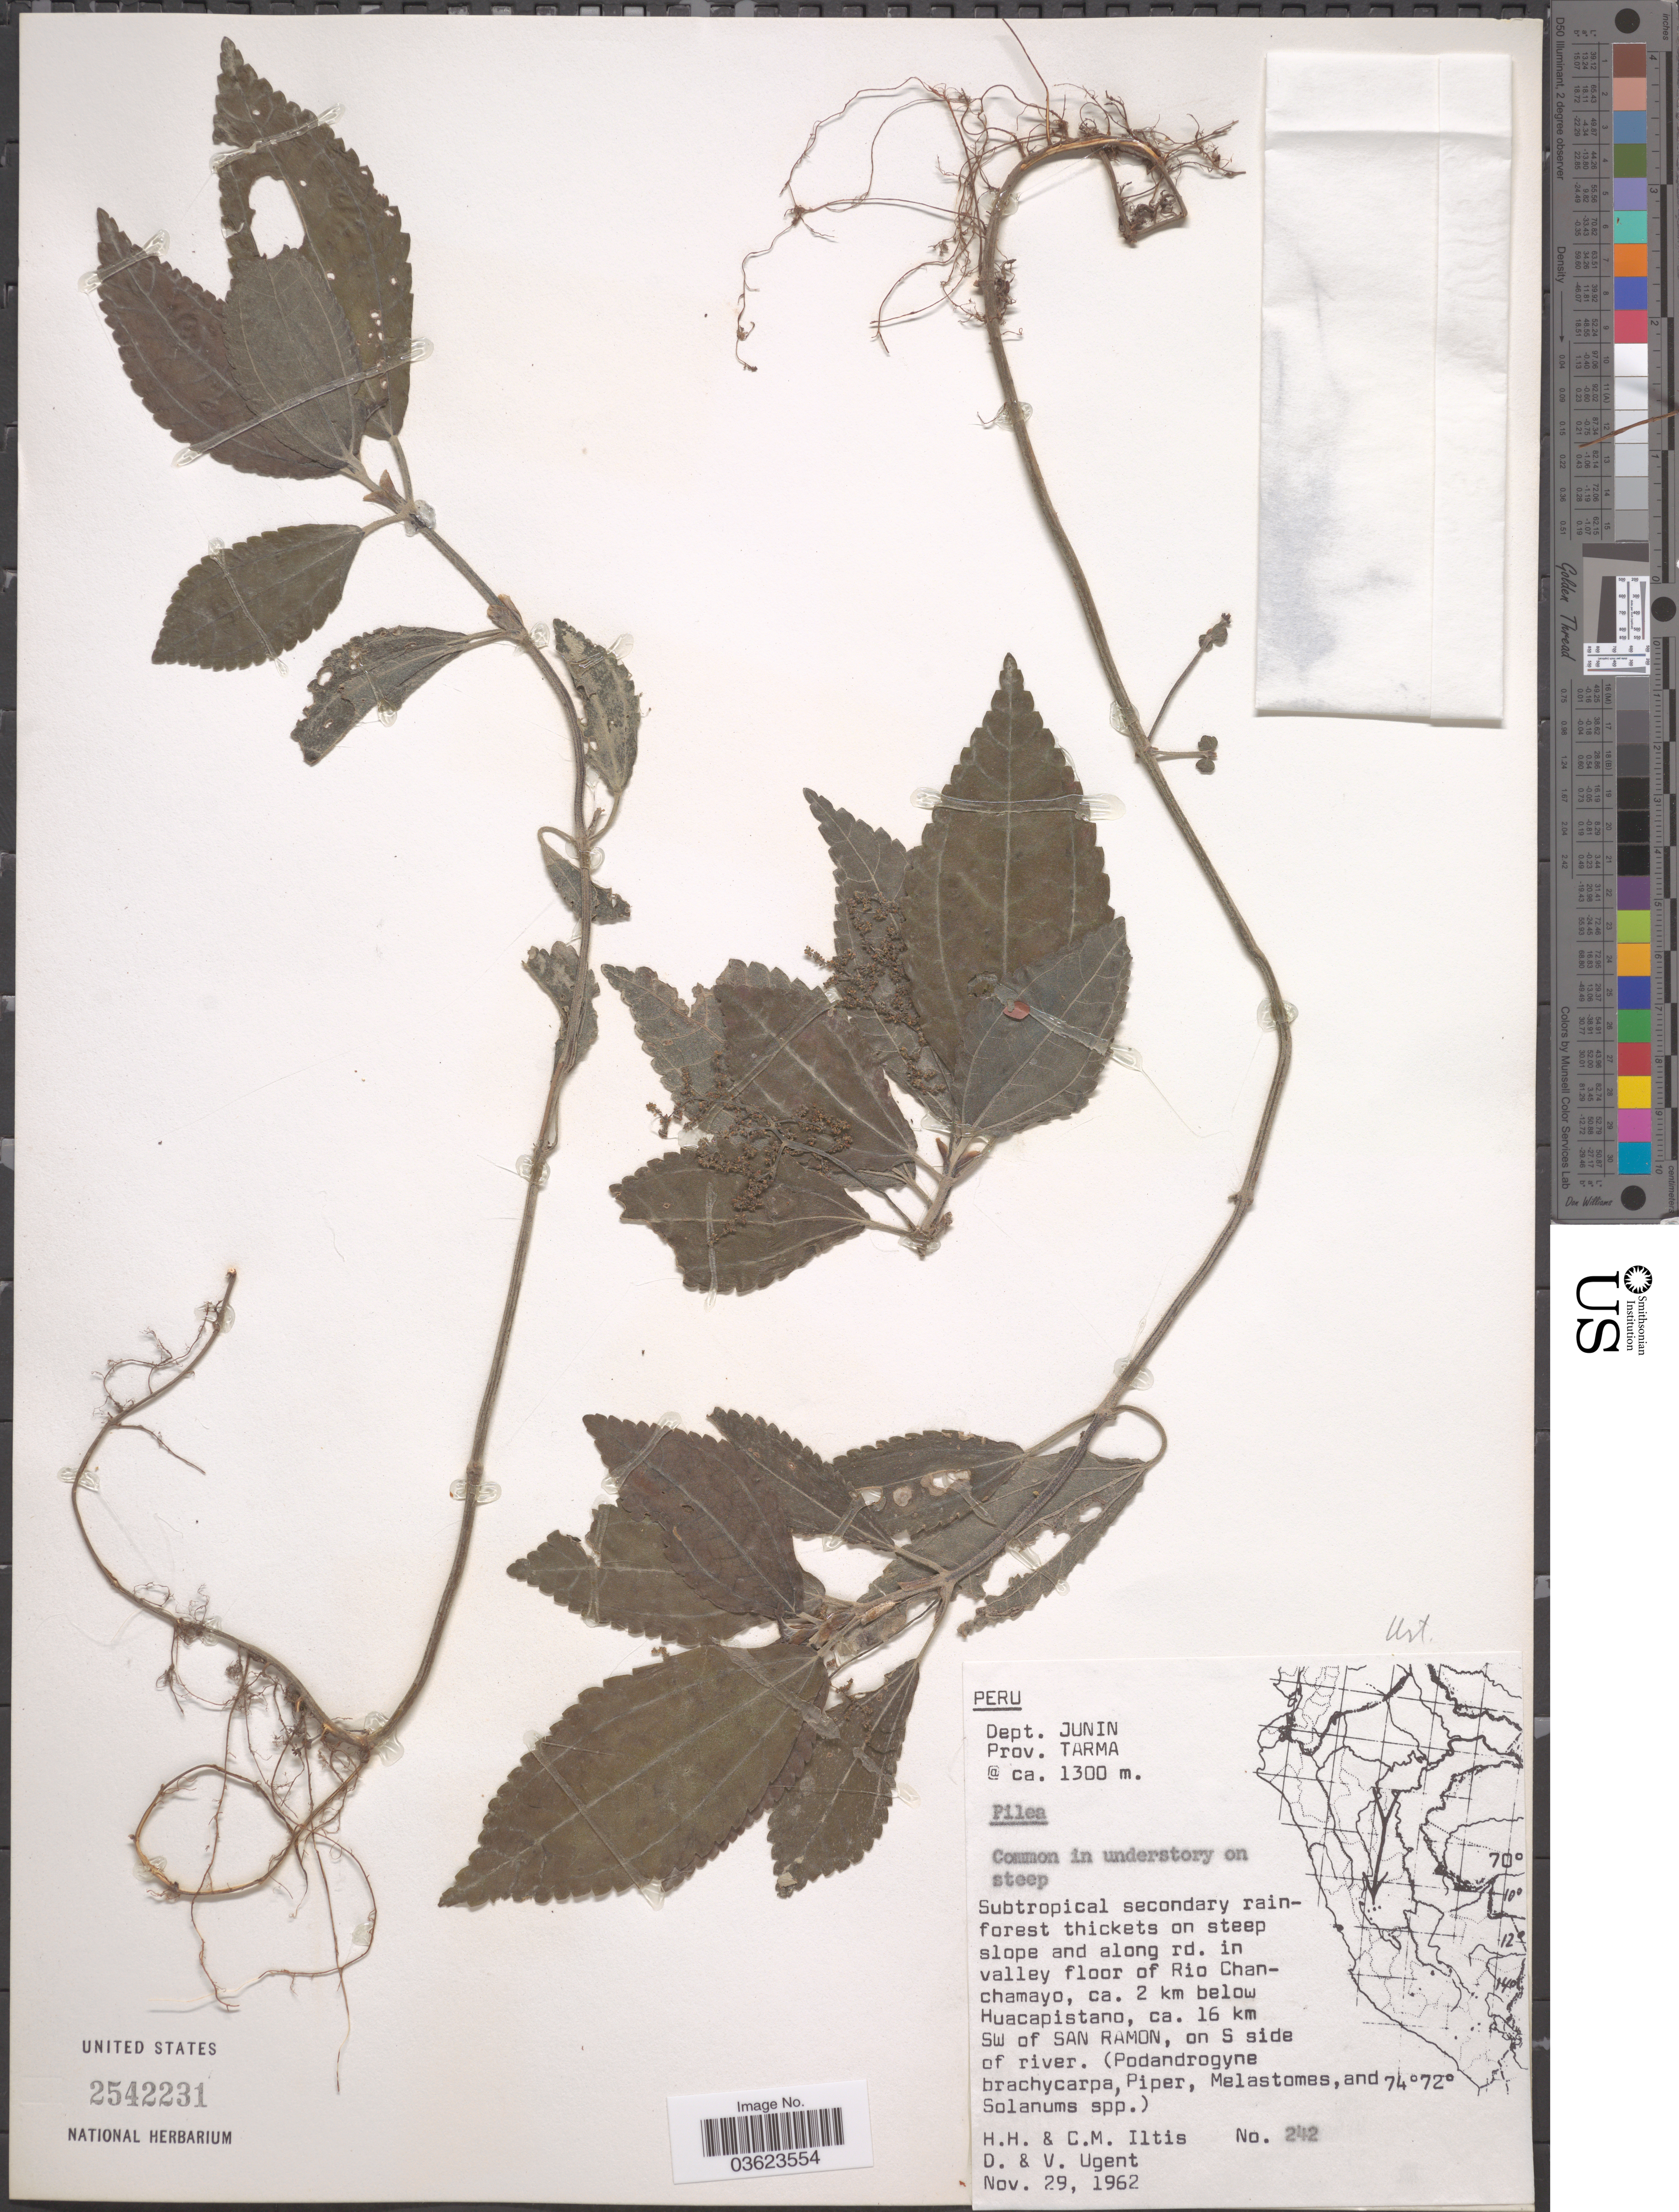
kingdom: Plantae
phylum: Tracheophyta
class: Magnoliopsida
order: Rosales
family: Urticaceae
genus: Pilea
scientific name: Pilea sp.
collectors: H. H. Iltis, C. M Iltis, D. Ugent & V. Ugent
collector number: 242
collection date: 1962-11-29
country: Peru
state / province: Junín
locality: Dept. Junin. Prov. Tarma. In valley floor of Rio Chanchamayo, ca. 2 km below Huacapistano, ca. 16 km SW of San Ramon, on S side of river.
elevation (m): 1300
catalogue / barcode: US 2542231